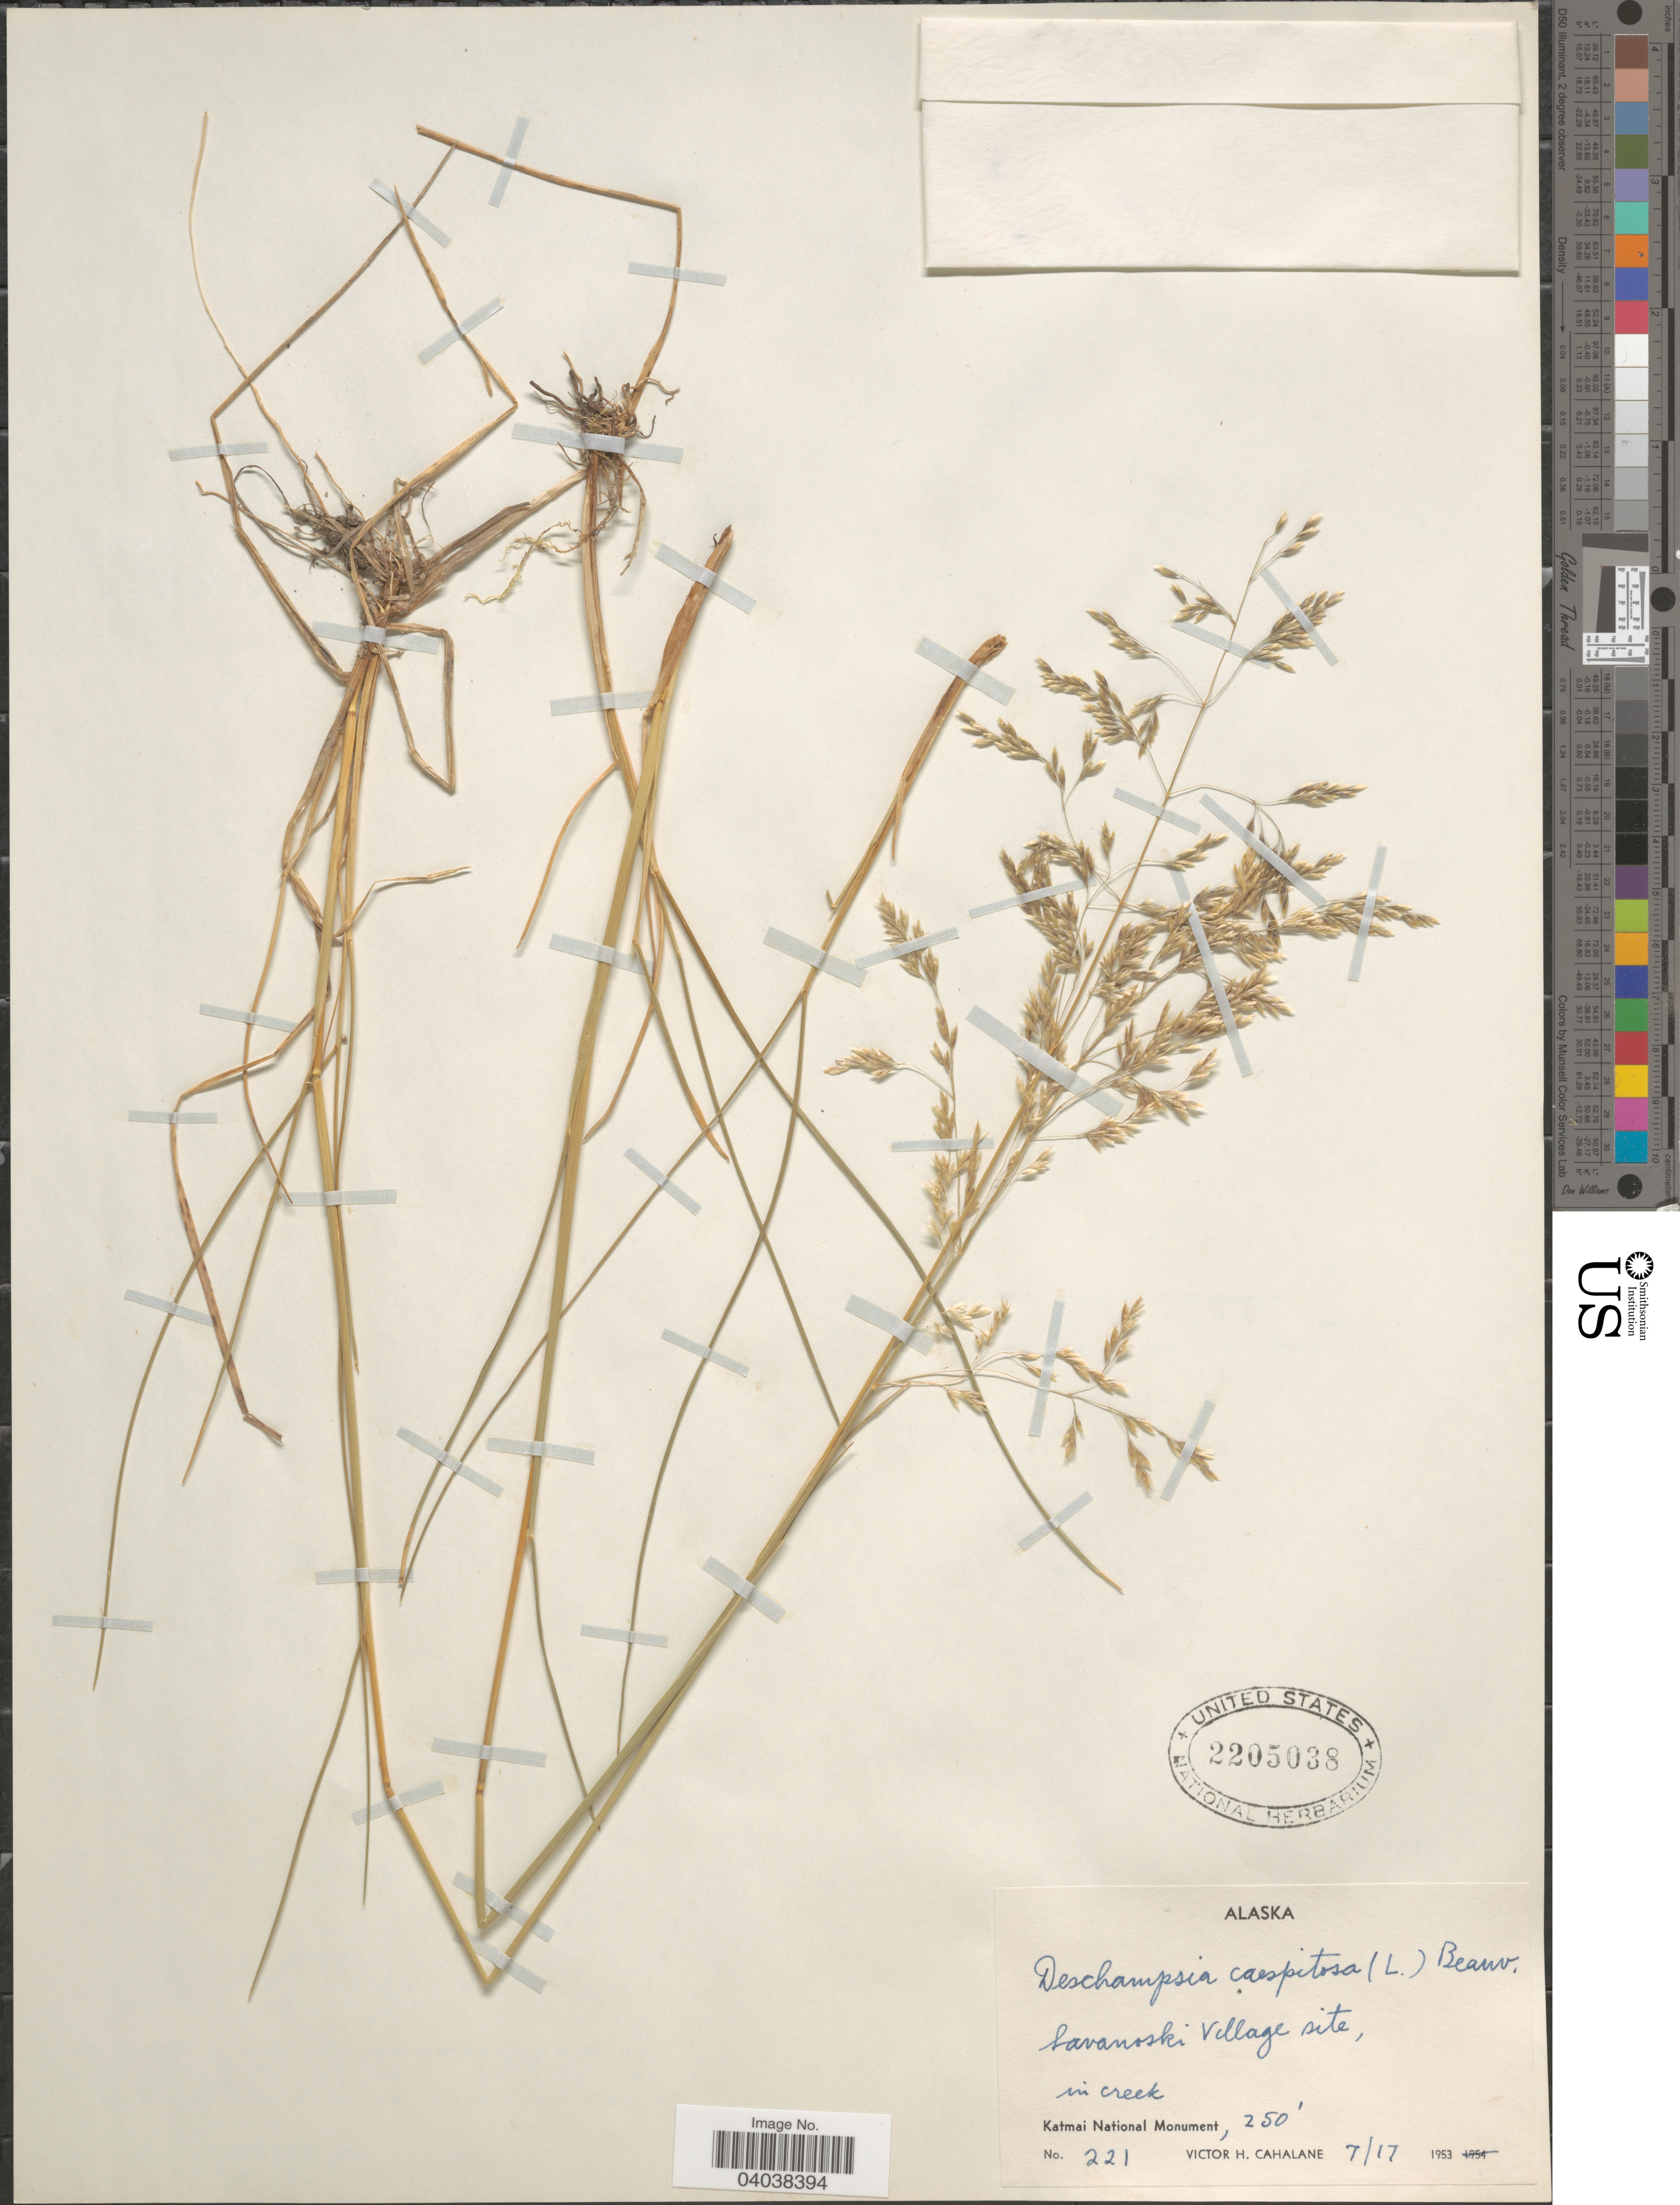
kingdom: Plantae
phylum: Tracheophyta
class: Liliopsida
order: Poales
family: Poaceae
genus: Deschampsia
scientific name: Deschampsia cespitosa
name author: (L.) P. Beauv.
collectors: V. Cahalane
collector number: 221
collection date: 1953-07-17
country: United States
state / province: Alaska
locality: Savanoski Village site, in creek. Katmai National Monument.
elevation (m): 76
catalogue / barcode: US 2205038